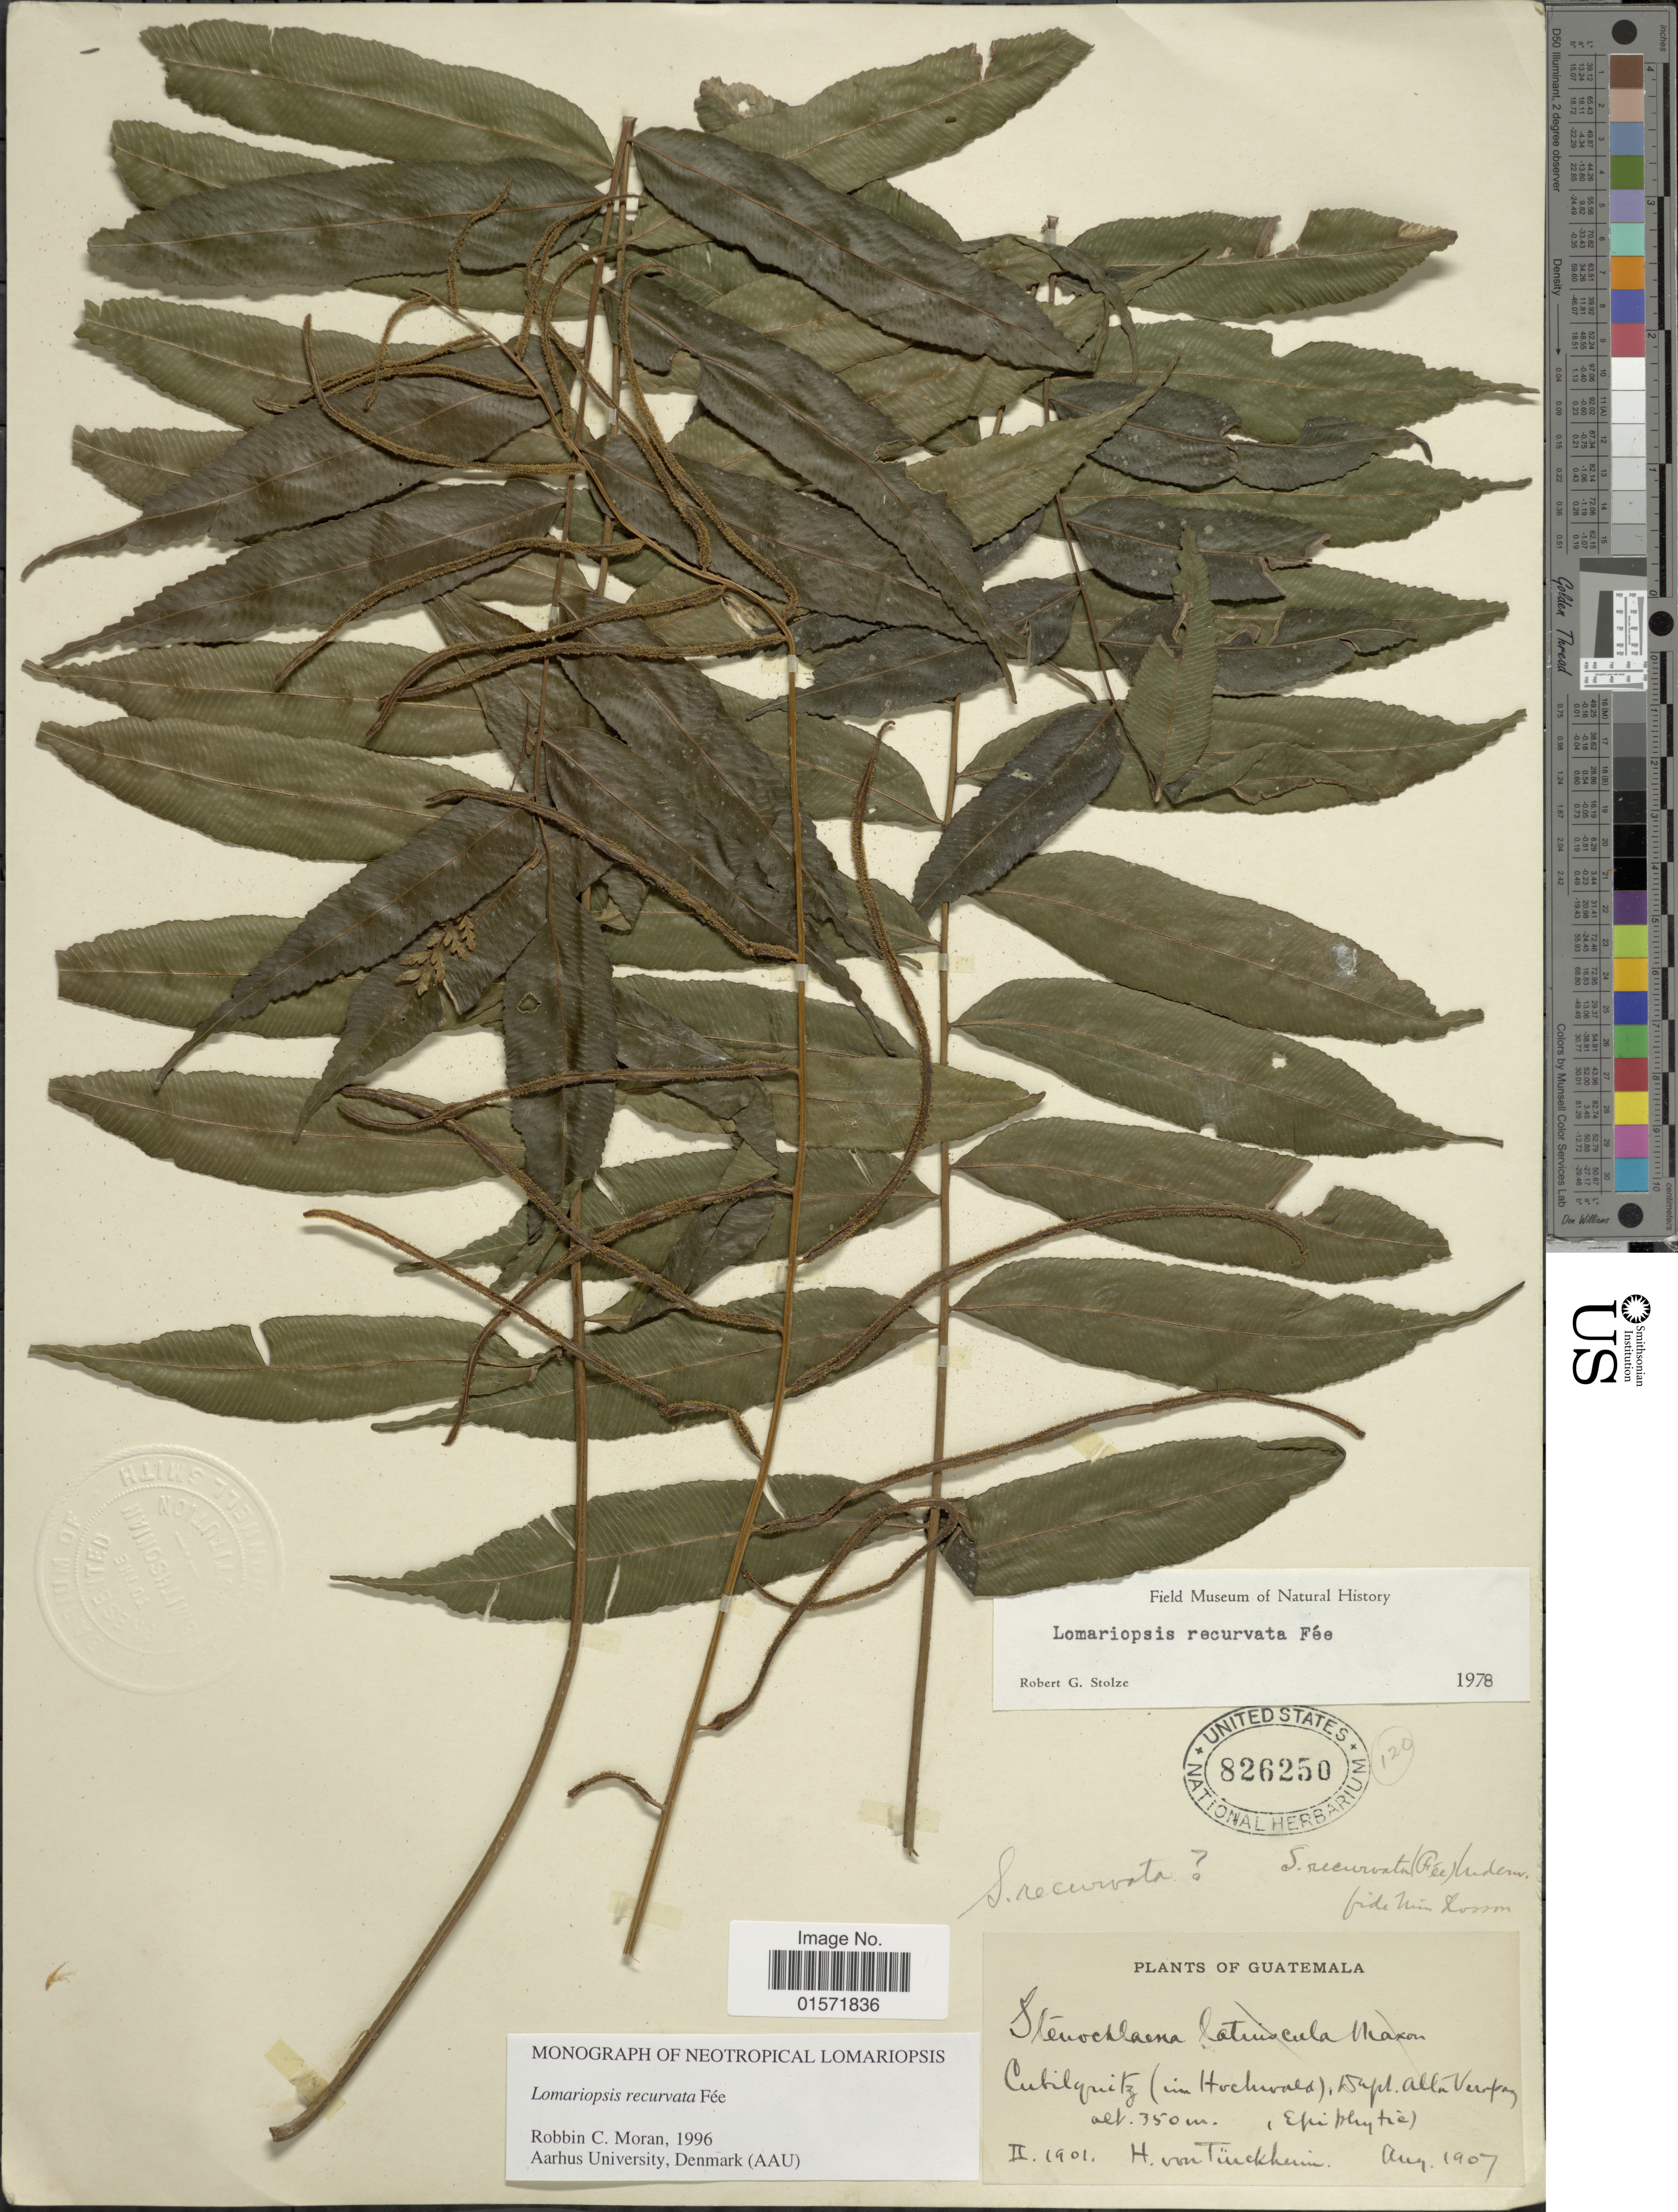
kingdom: Plantae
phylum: Tracheophyta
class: Polypodiopsida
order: Polypodiales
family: Lomariopsidaceae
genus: Lomariopsis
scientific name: Lomariopsis recurvata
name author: Fée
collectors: H. von Türckheim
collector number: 1901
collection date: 1907-08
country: Guatemala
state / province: Alta Verapaz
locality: Cubilgüitz (im hochwald) [Cubilgüitz (in the high forest)]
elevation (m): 350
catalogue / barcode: US 826250